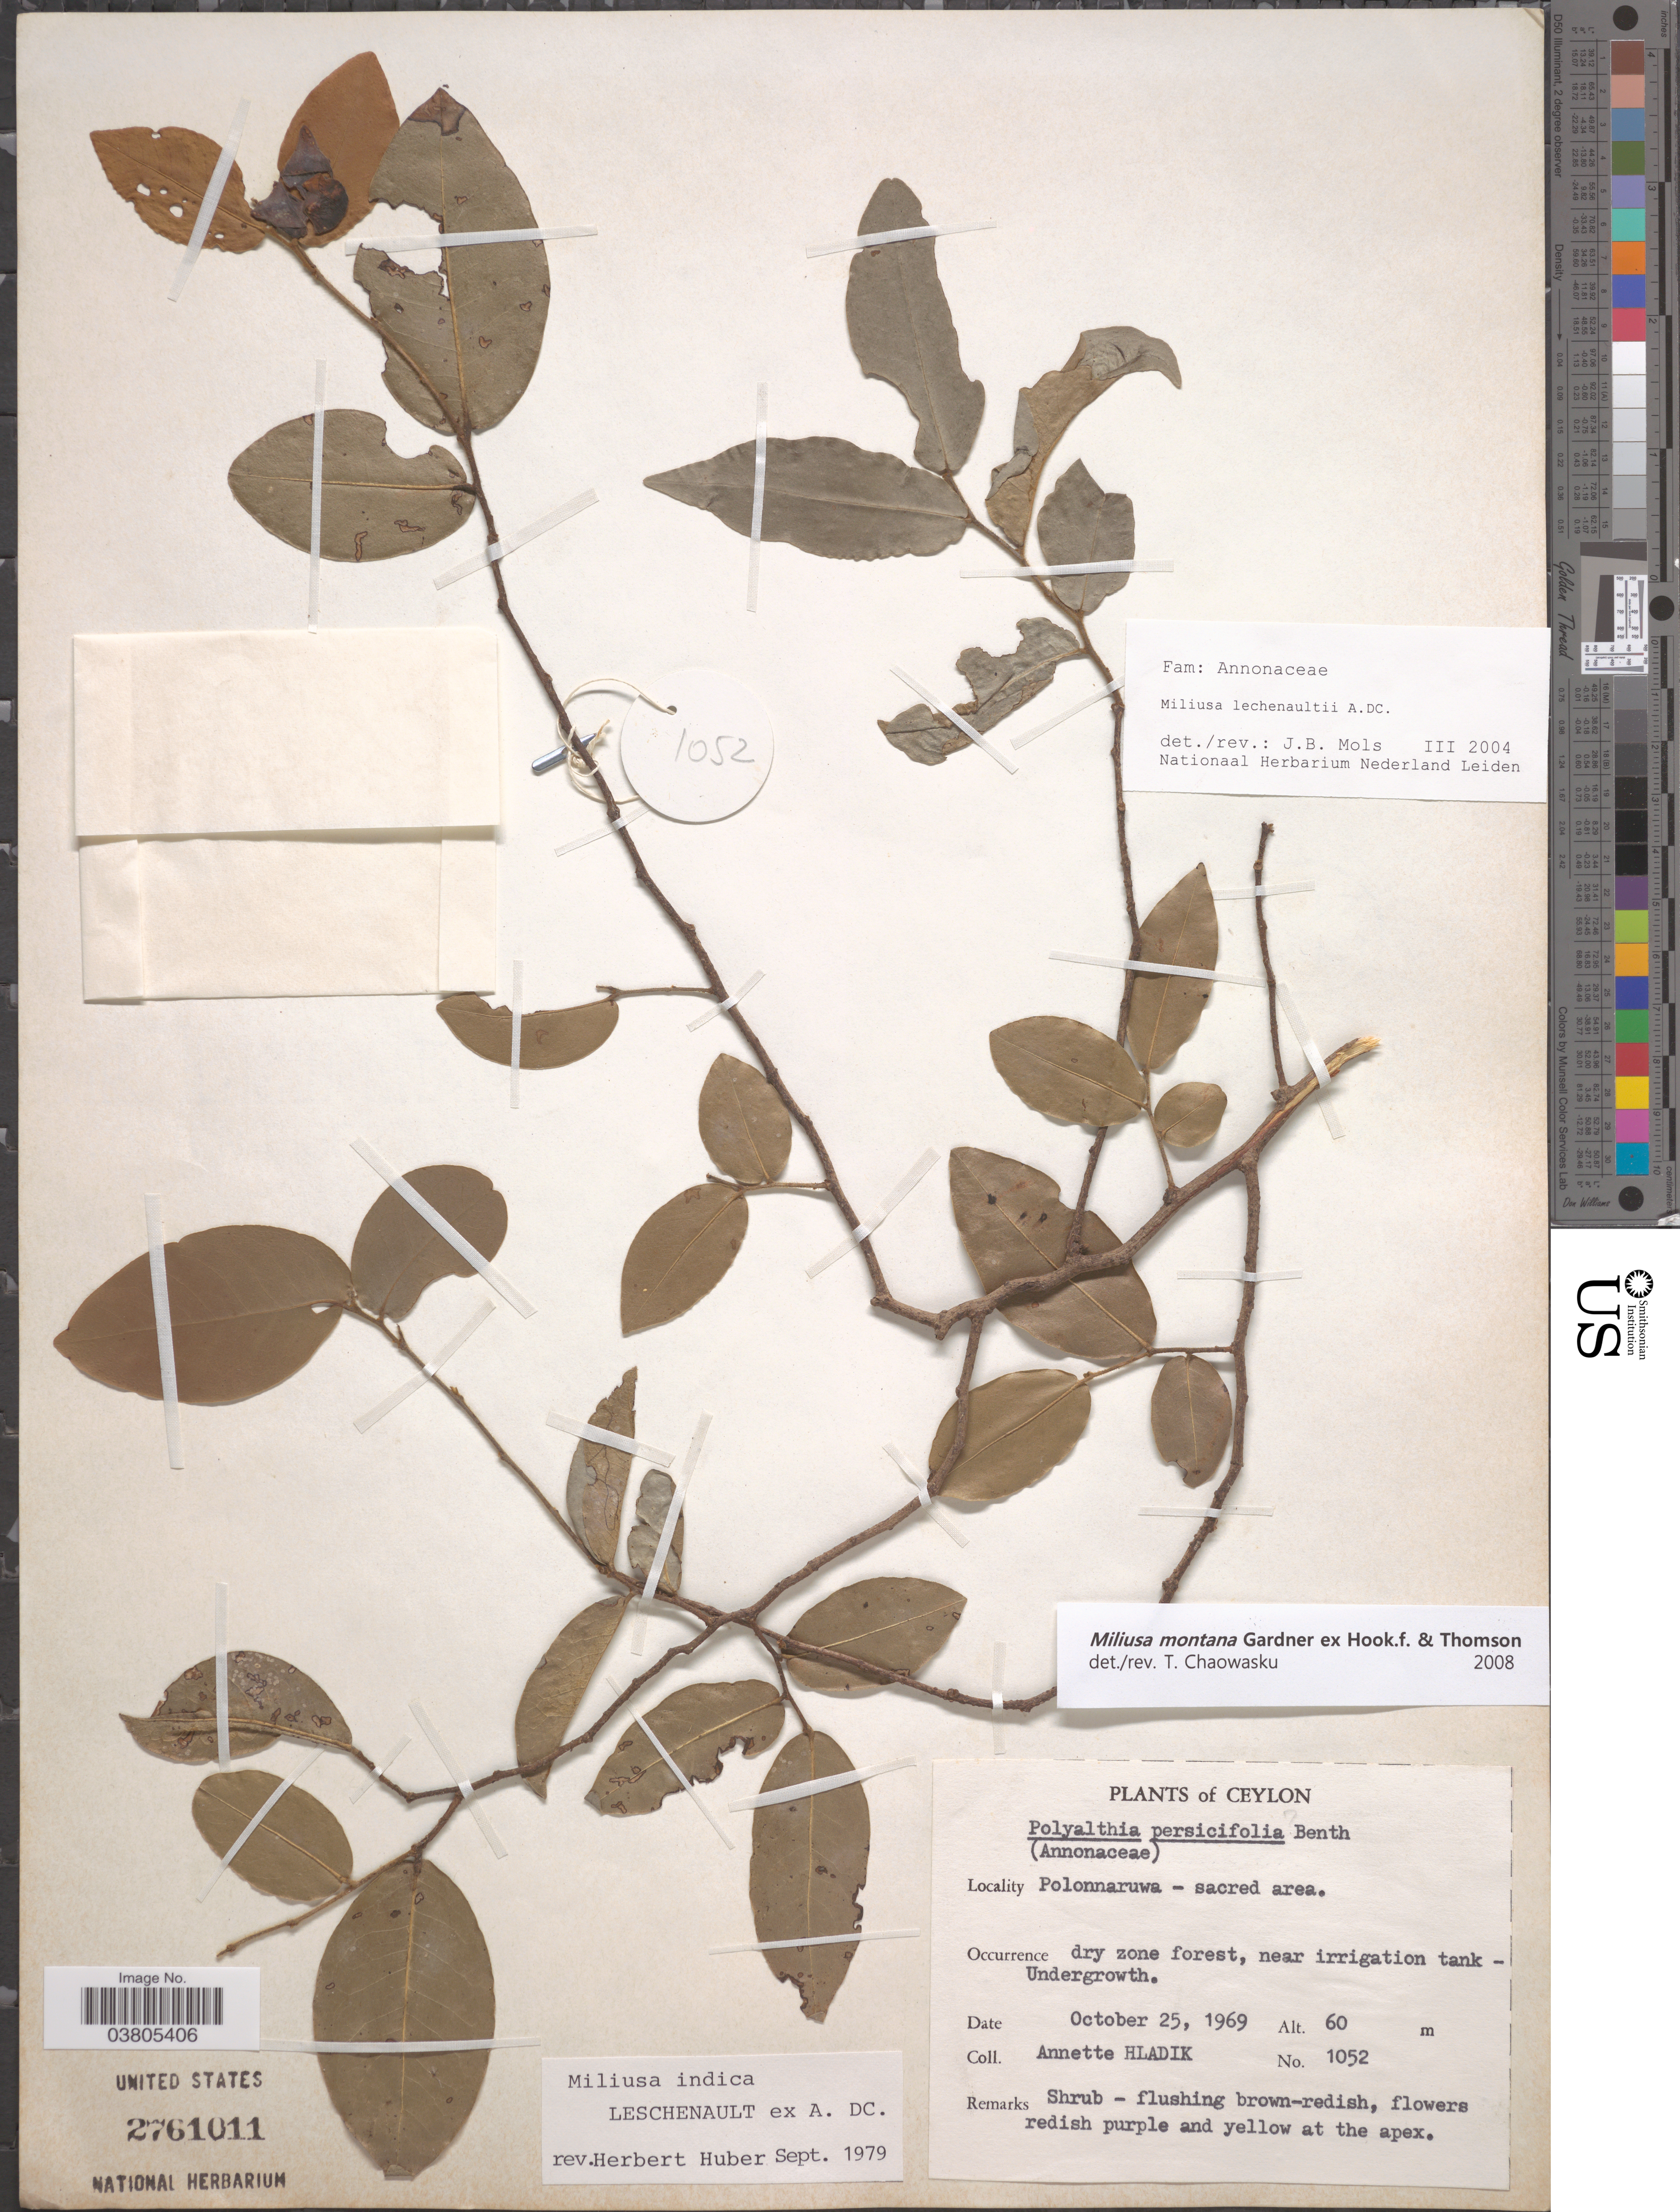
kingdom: Plantae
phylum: Tracheophyta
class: Magnoliopsida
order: Magnoliales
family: Annonaceae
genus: Miliusa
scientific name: Miliusa montana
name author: Gardner ex Hook. f. & Thomson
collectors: A. Hladik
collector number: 1052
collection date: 1969-10-25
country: Sri Lanka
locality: Ceylon. Polonnaruwa - sacred area. Dry zone forest, near irrigation tank.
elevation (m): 60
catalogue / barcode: US 2761011